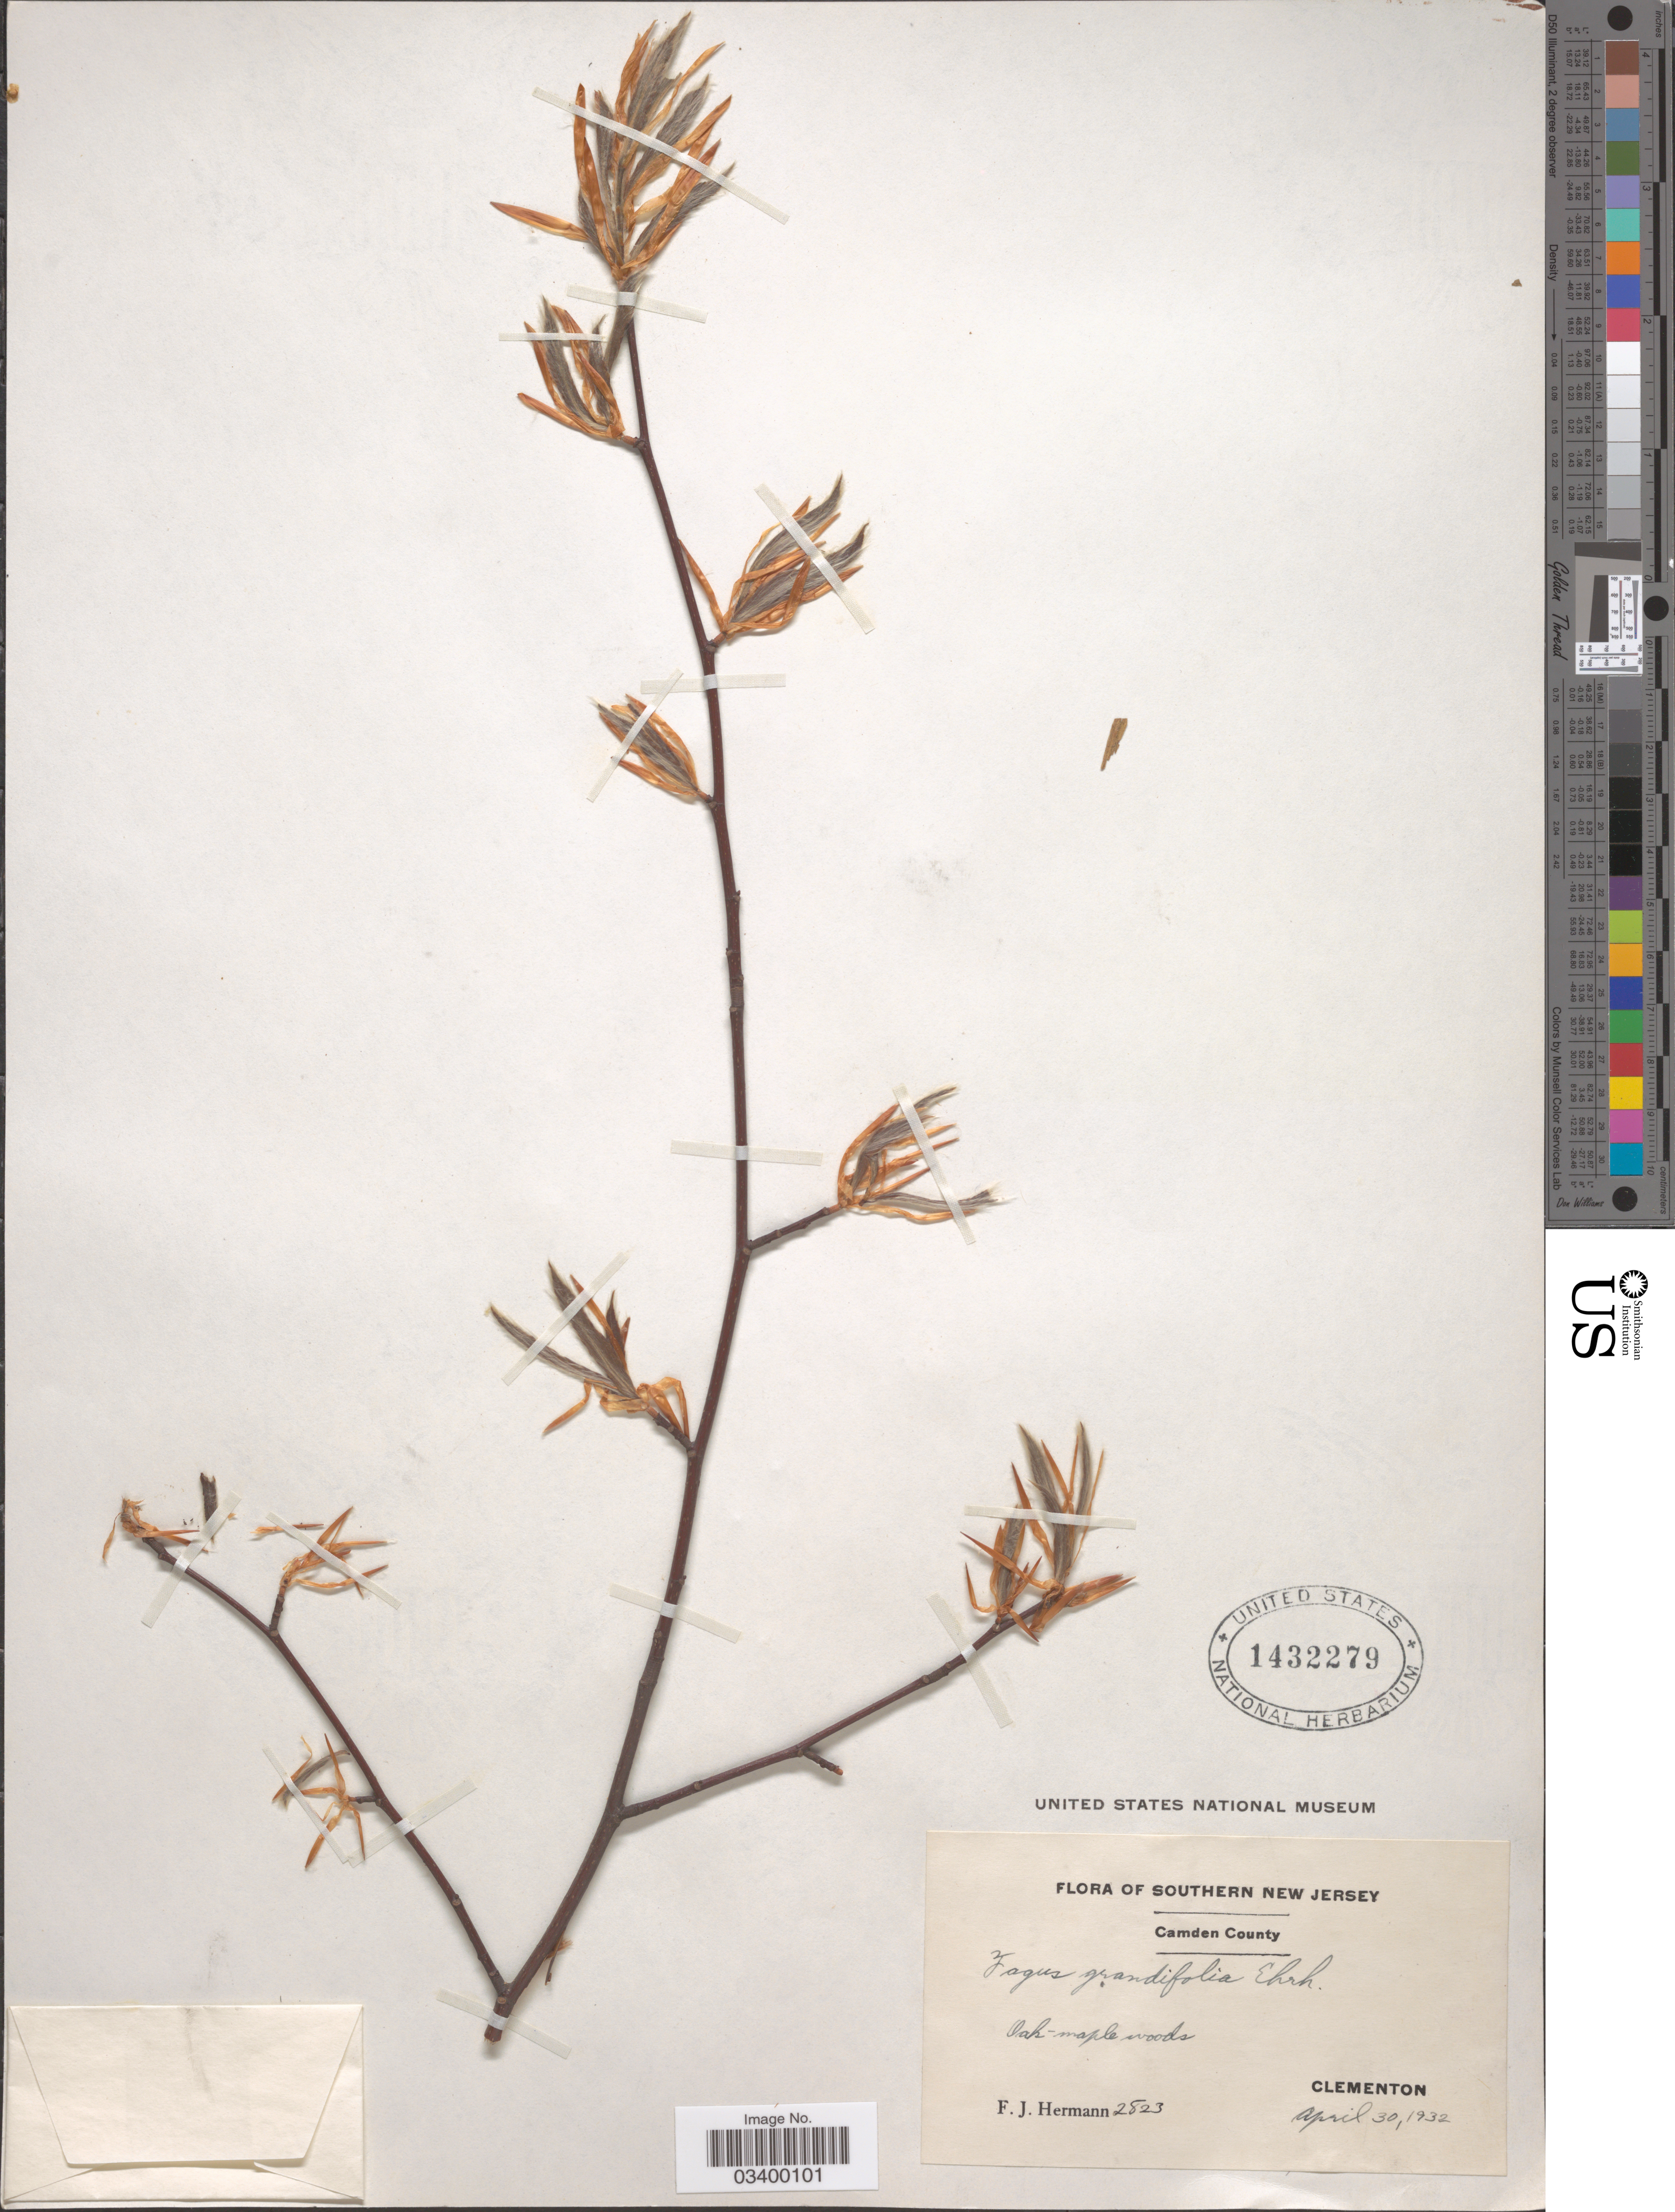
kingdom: Plantae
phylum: Tracheophyta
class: Magnoliopsida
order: Fagales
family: Fagaceae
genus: Fagus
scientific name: Fagus grandifolia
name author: Ehrh.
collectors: F. J. Hermann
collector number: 2823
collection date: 1932-04-30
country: United States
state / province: New Jersey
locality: Southern New Jersey. Camden County. Clementon.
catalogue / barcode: US 1432279